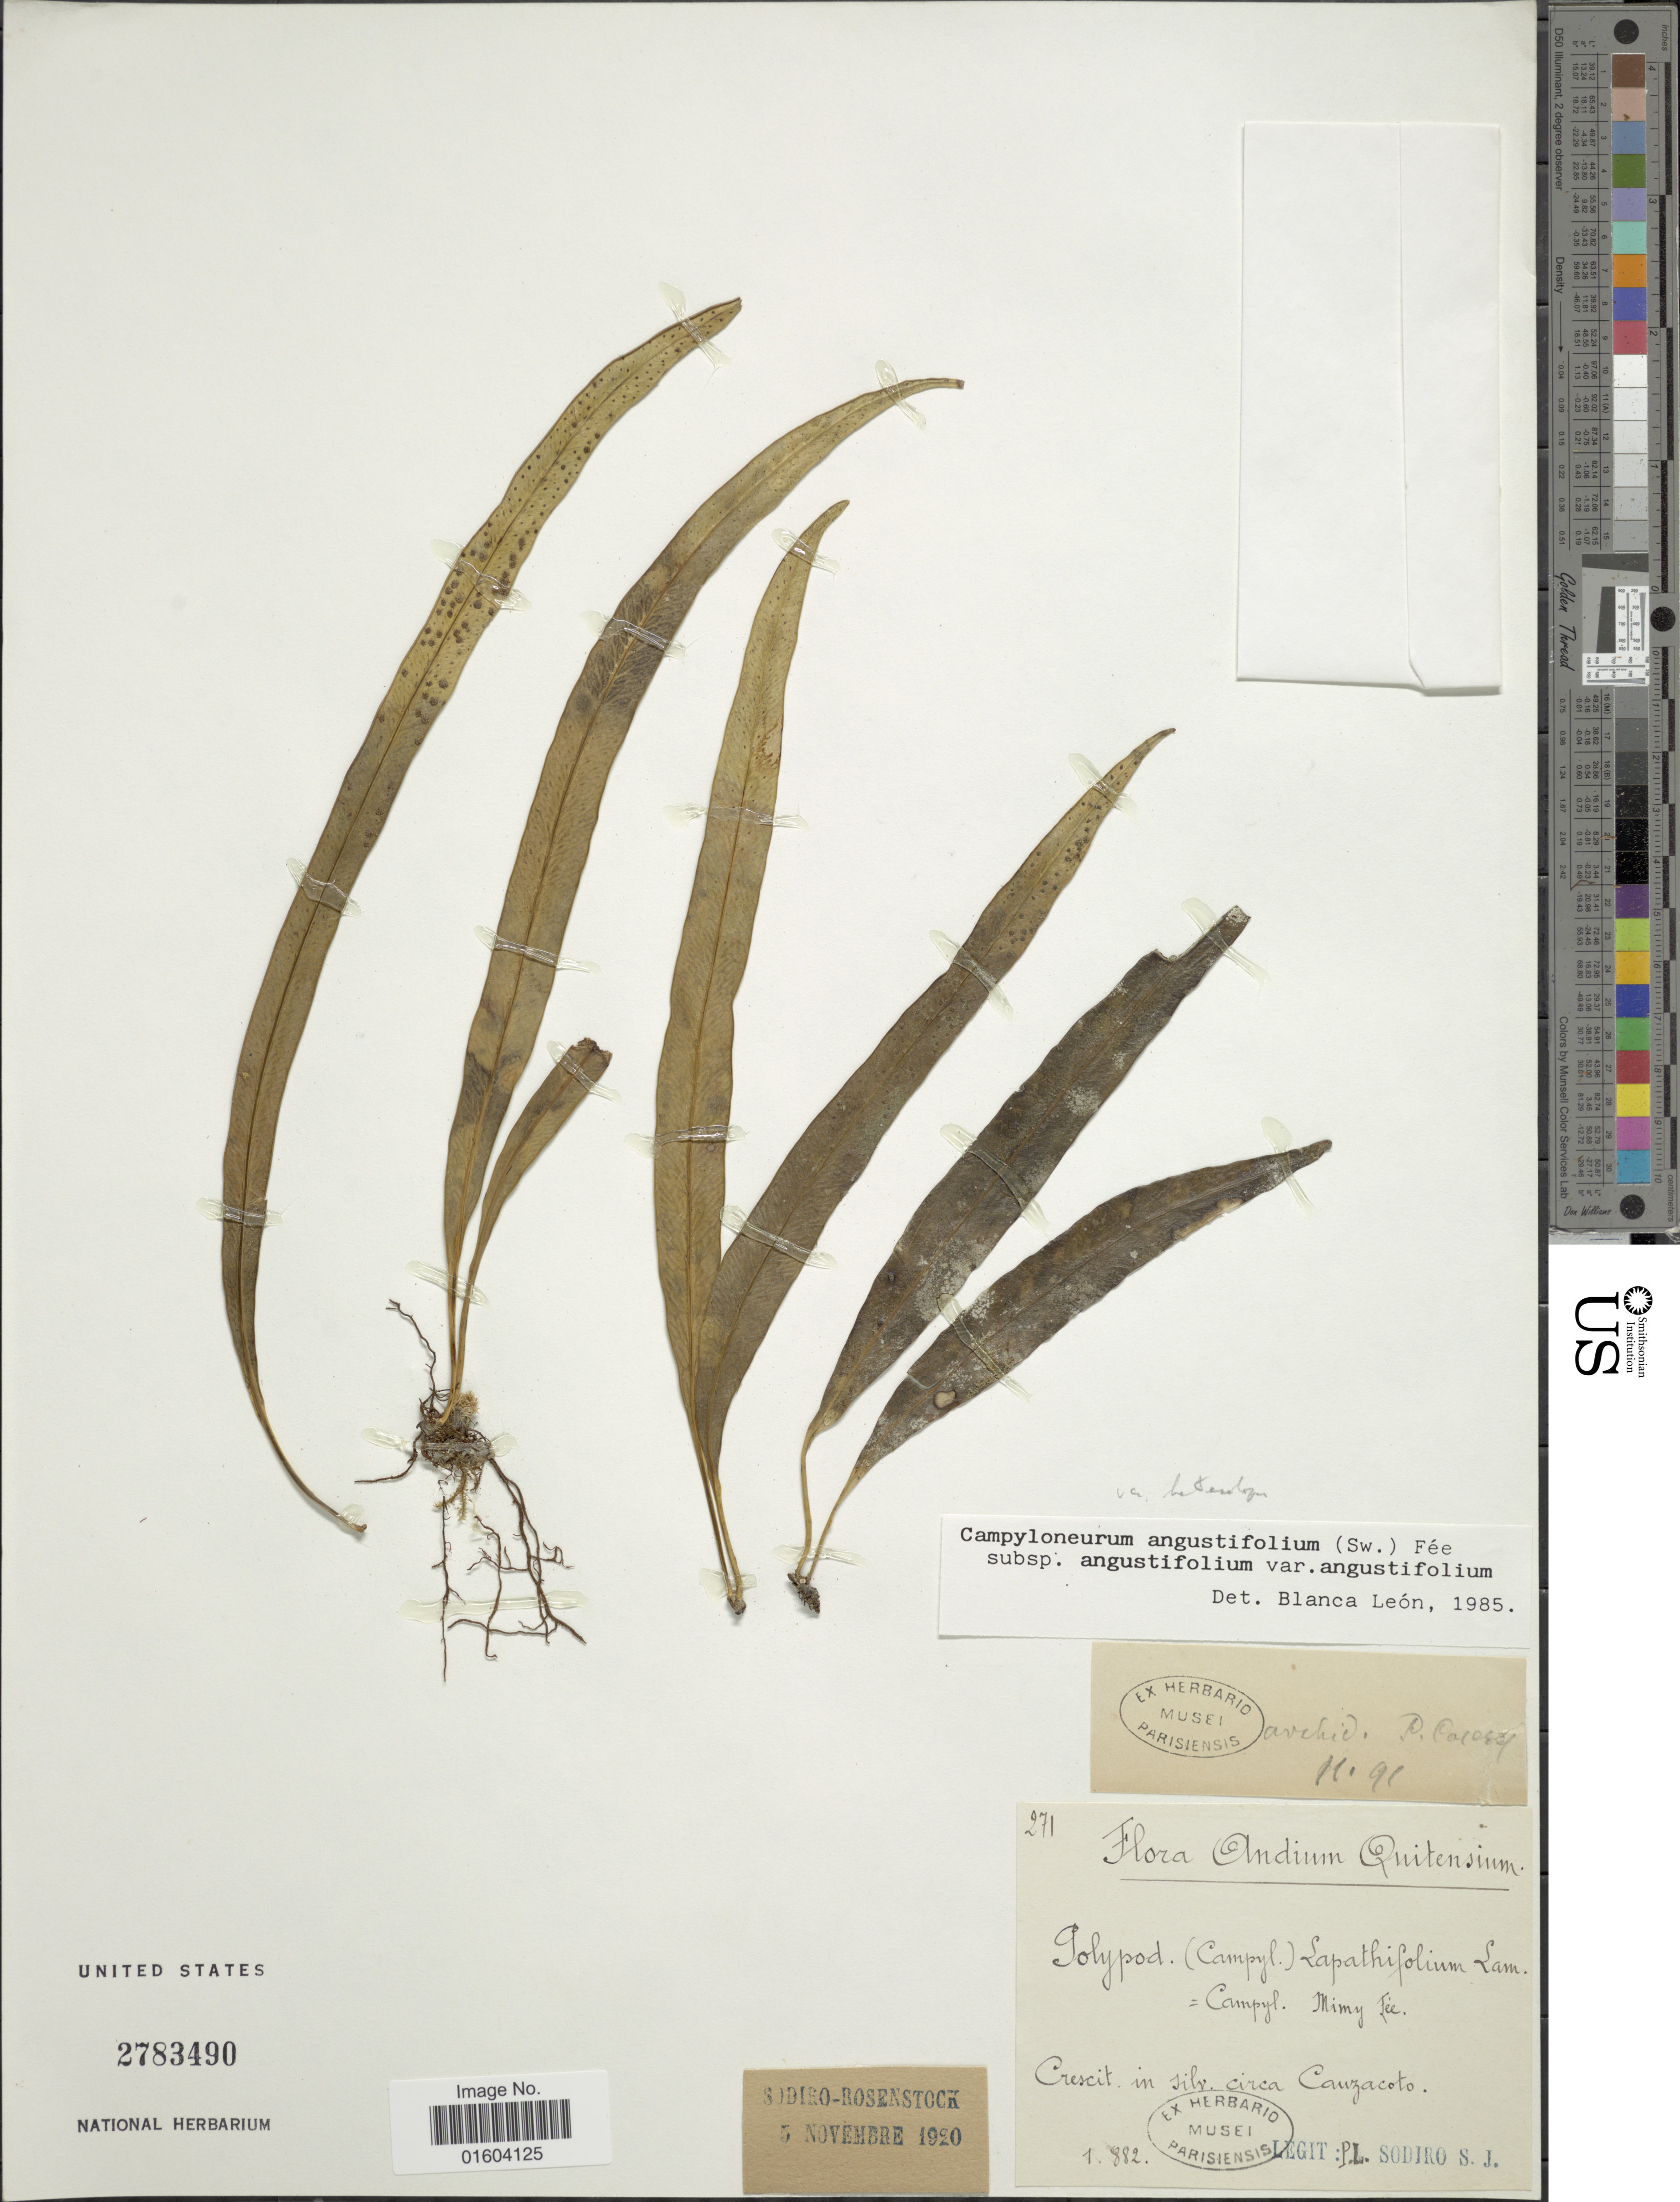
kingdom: Plantae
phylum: Tracheophyta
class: Polypodiopsida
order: Polypodiales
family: Polypodiaceae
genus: Campyloneurum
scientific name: Campyloneurum chlorolepis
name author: Alston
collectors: Sodiro, --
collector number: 271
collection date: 1882-01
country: Ecuador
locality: In silv. circa Canzacoto.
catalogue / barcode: US 2783490